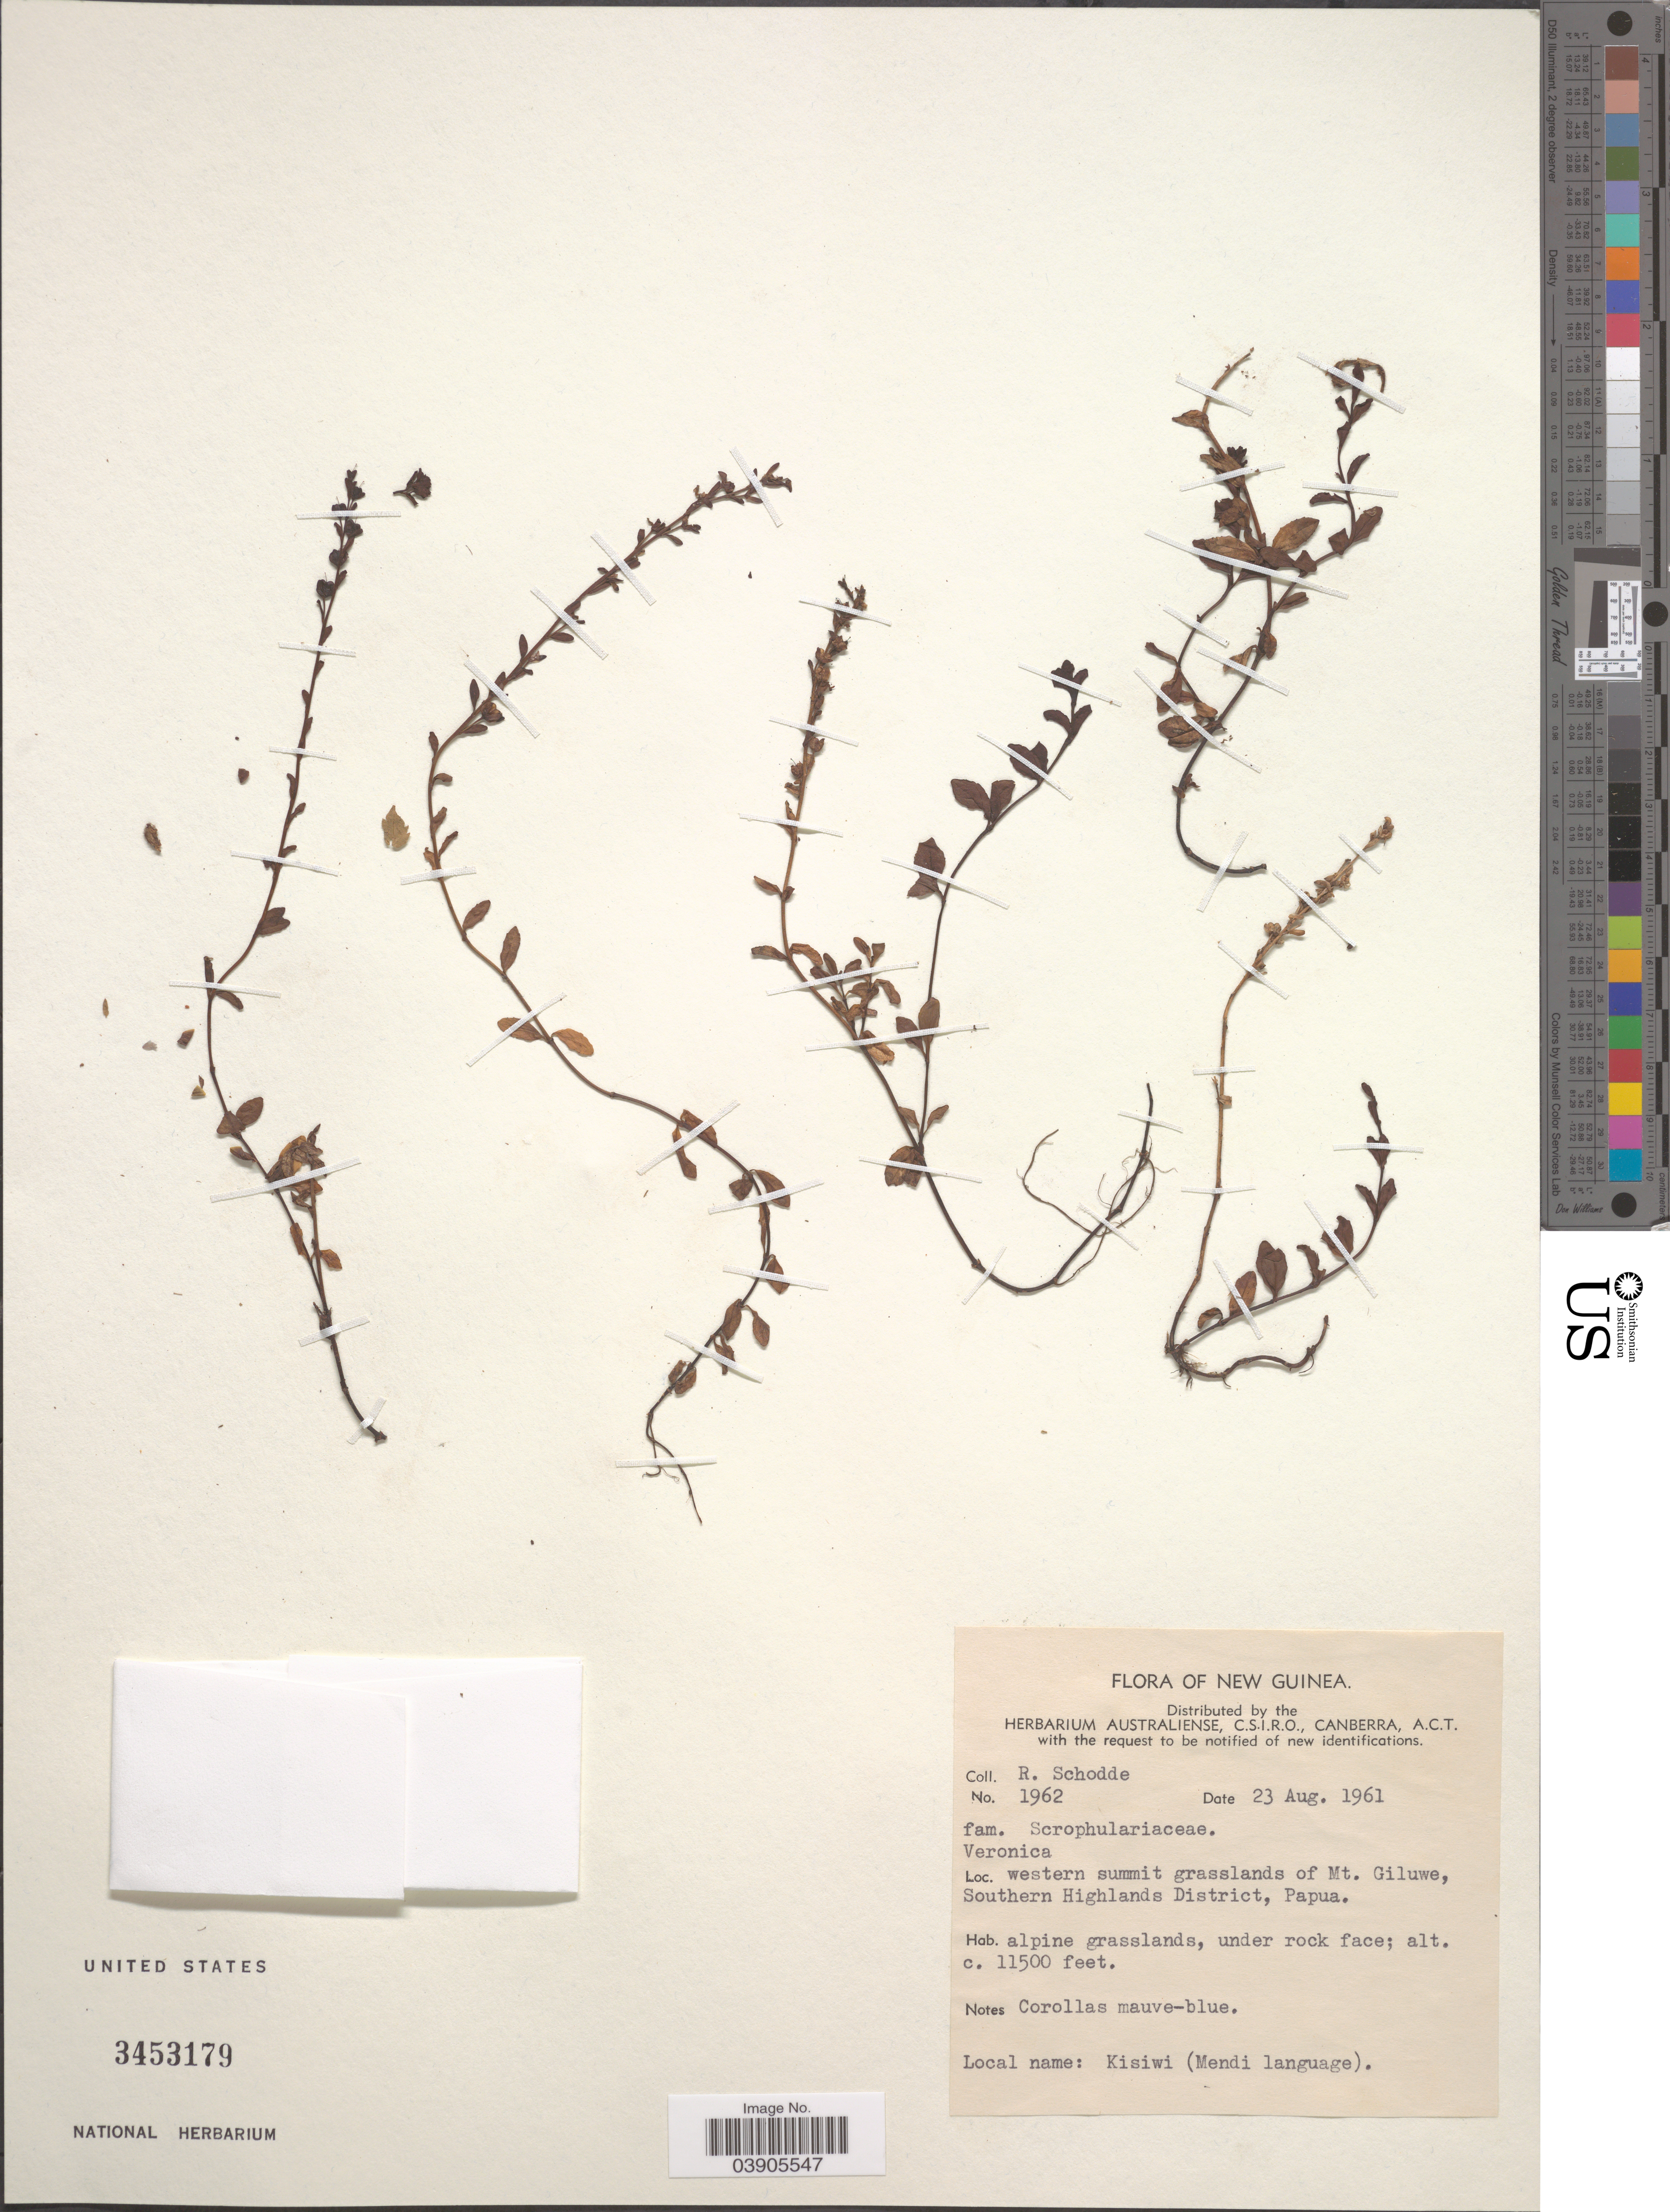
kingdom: Plantae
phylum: Tracheophyta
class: Magnoliopsida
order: Lamiales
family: Plantaginaceae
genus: Veronica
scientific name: Veronica archboldii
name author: Pennell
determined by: Albach, Dirk C.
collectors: R. Schodde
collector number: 1962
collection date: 1961-08-23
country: Papua New Guinea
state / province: Southern Highlands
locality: New Guinea. Western summit grasslands of Mt. Giluwe, Southern Highlands District, Papua.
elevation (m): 3505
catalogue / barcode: US 3453179